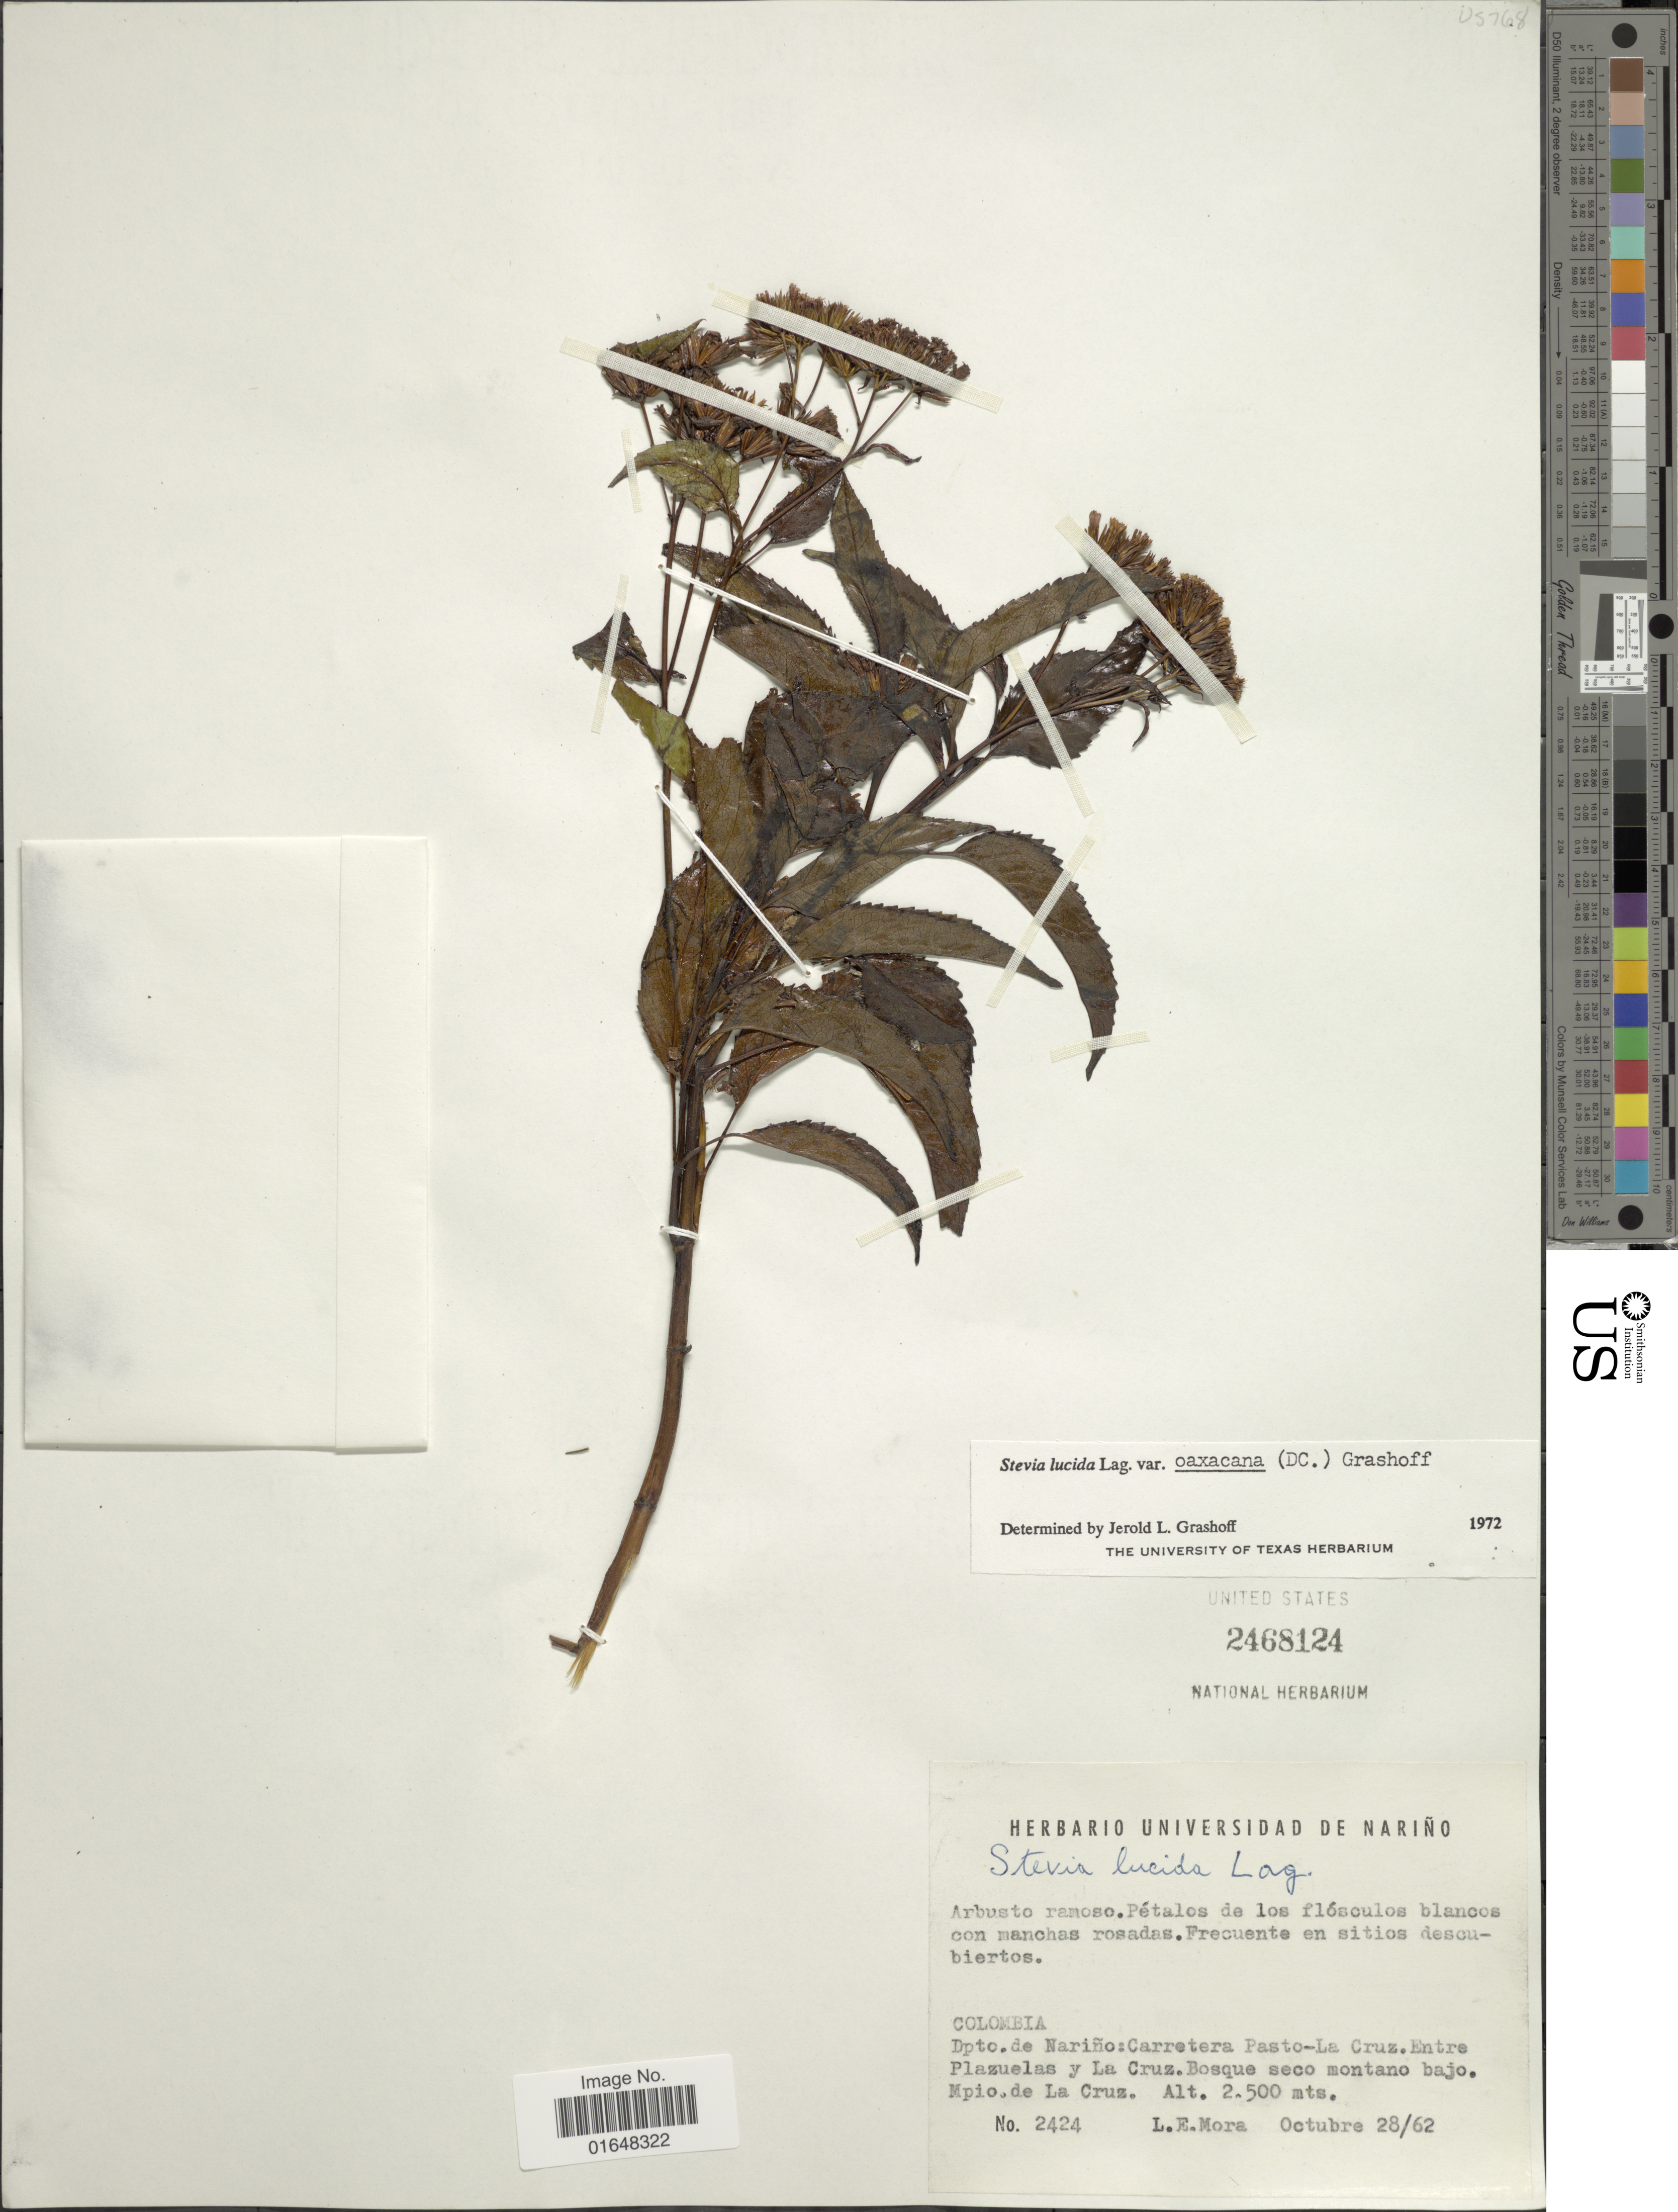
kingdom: Plantae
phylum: Tracheophyta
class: Magnoliopsida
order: Asterales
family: Asteraceae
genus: Stevia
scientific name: Stevia lucida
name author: Lag.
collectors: L. Mora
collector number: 2424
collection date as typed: Transcribed d/m/y: 28/10/62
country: Colombia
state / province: Nariño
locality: Dpto. de Nariño: Carretera Pasto-La Cruz. Entre Plazuelas y La Cruz. Bosque seco montano bajo. Mpio. de La Cruz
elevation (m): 2500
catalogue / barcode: US 2468124